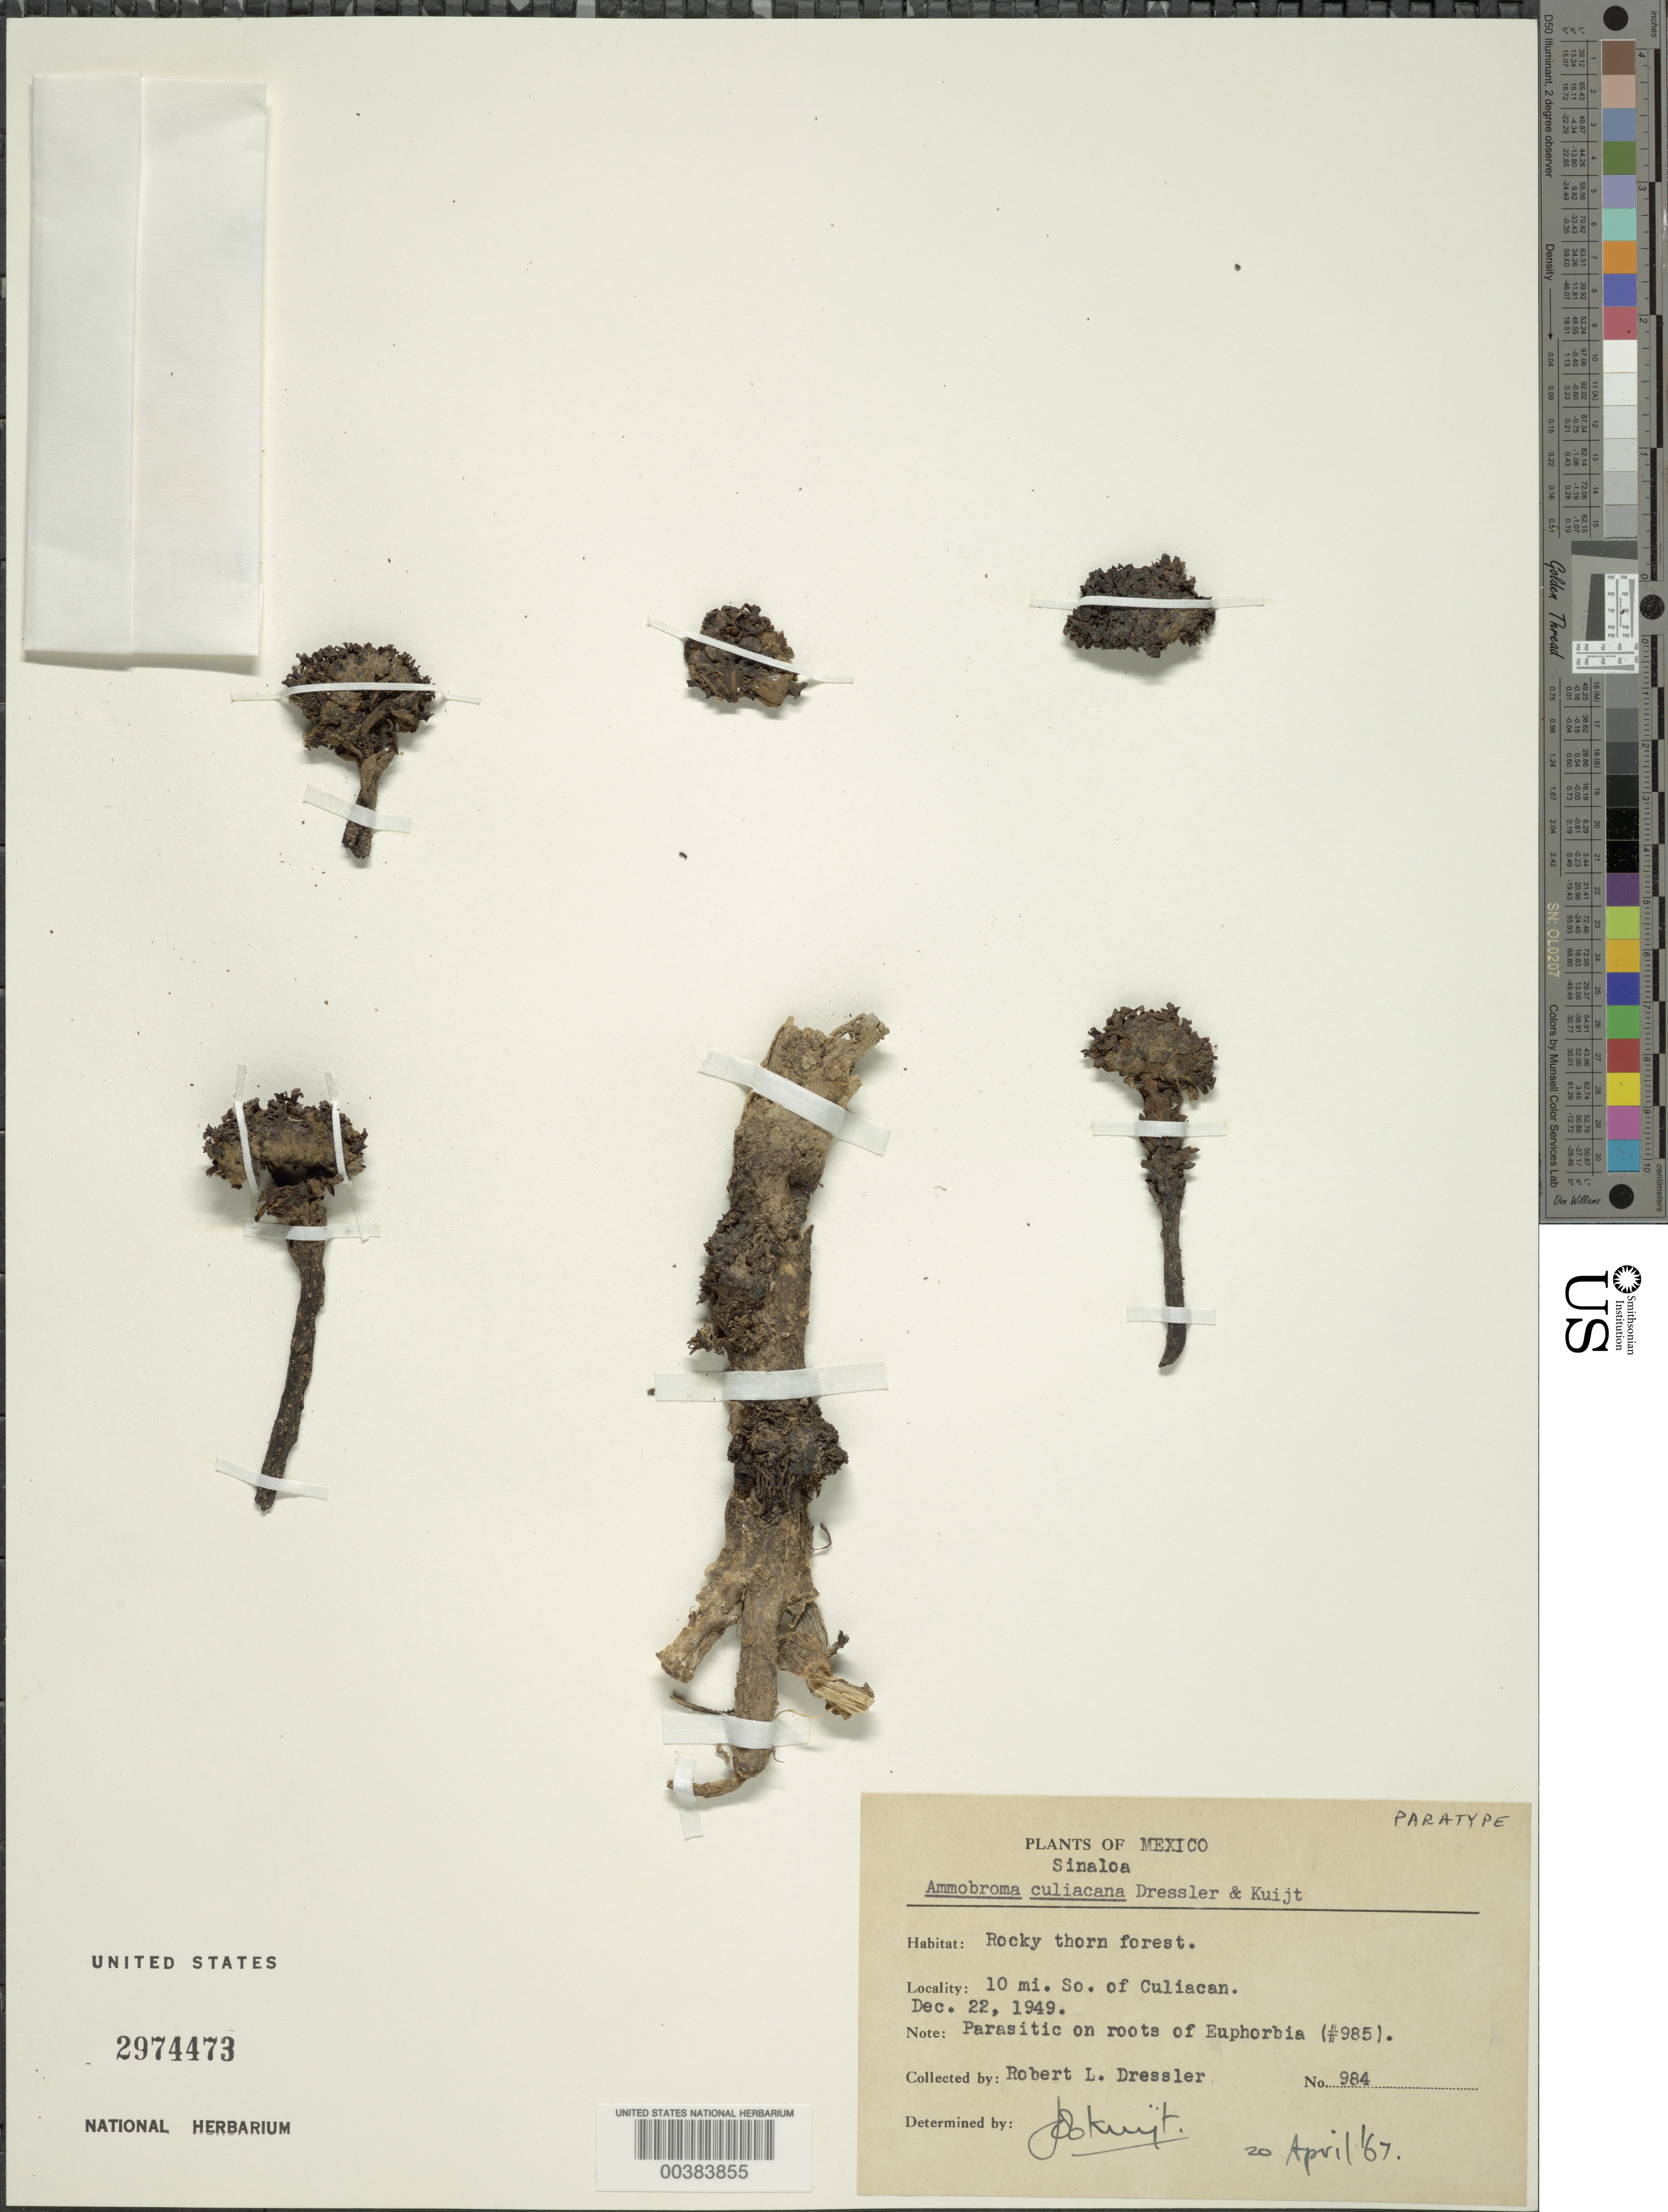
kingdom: Plantae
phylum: Tracheophyta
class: Magnoliopsida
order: Boraginales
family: Lennoaceae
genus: Pholisma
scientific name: Pholisma culiacana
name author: (Dressler & Kuijt) Yatsk.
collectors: R. Dressler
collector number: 984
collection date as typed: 22 Dec 1949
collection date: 1949-12-22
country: Mexico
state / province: Sinaloa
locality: S of Culiacan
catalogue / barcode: US 2974473